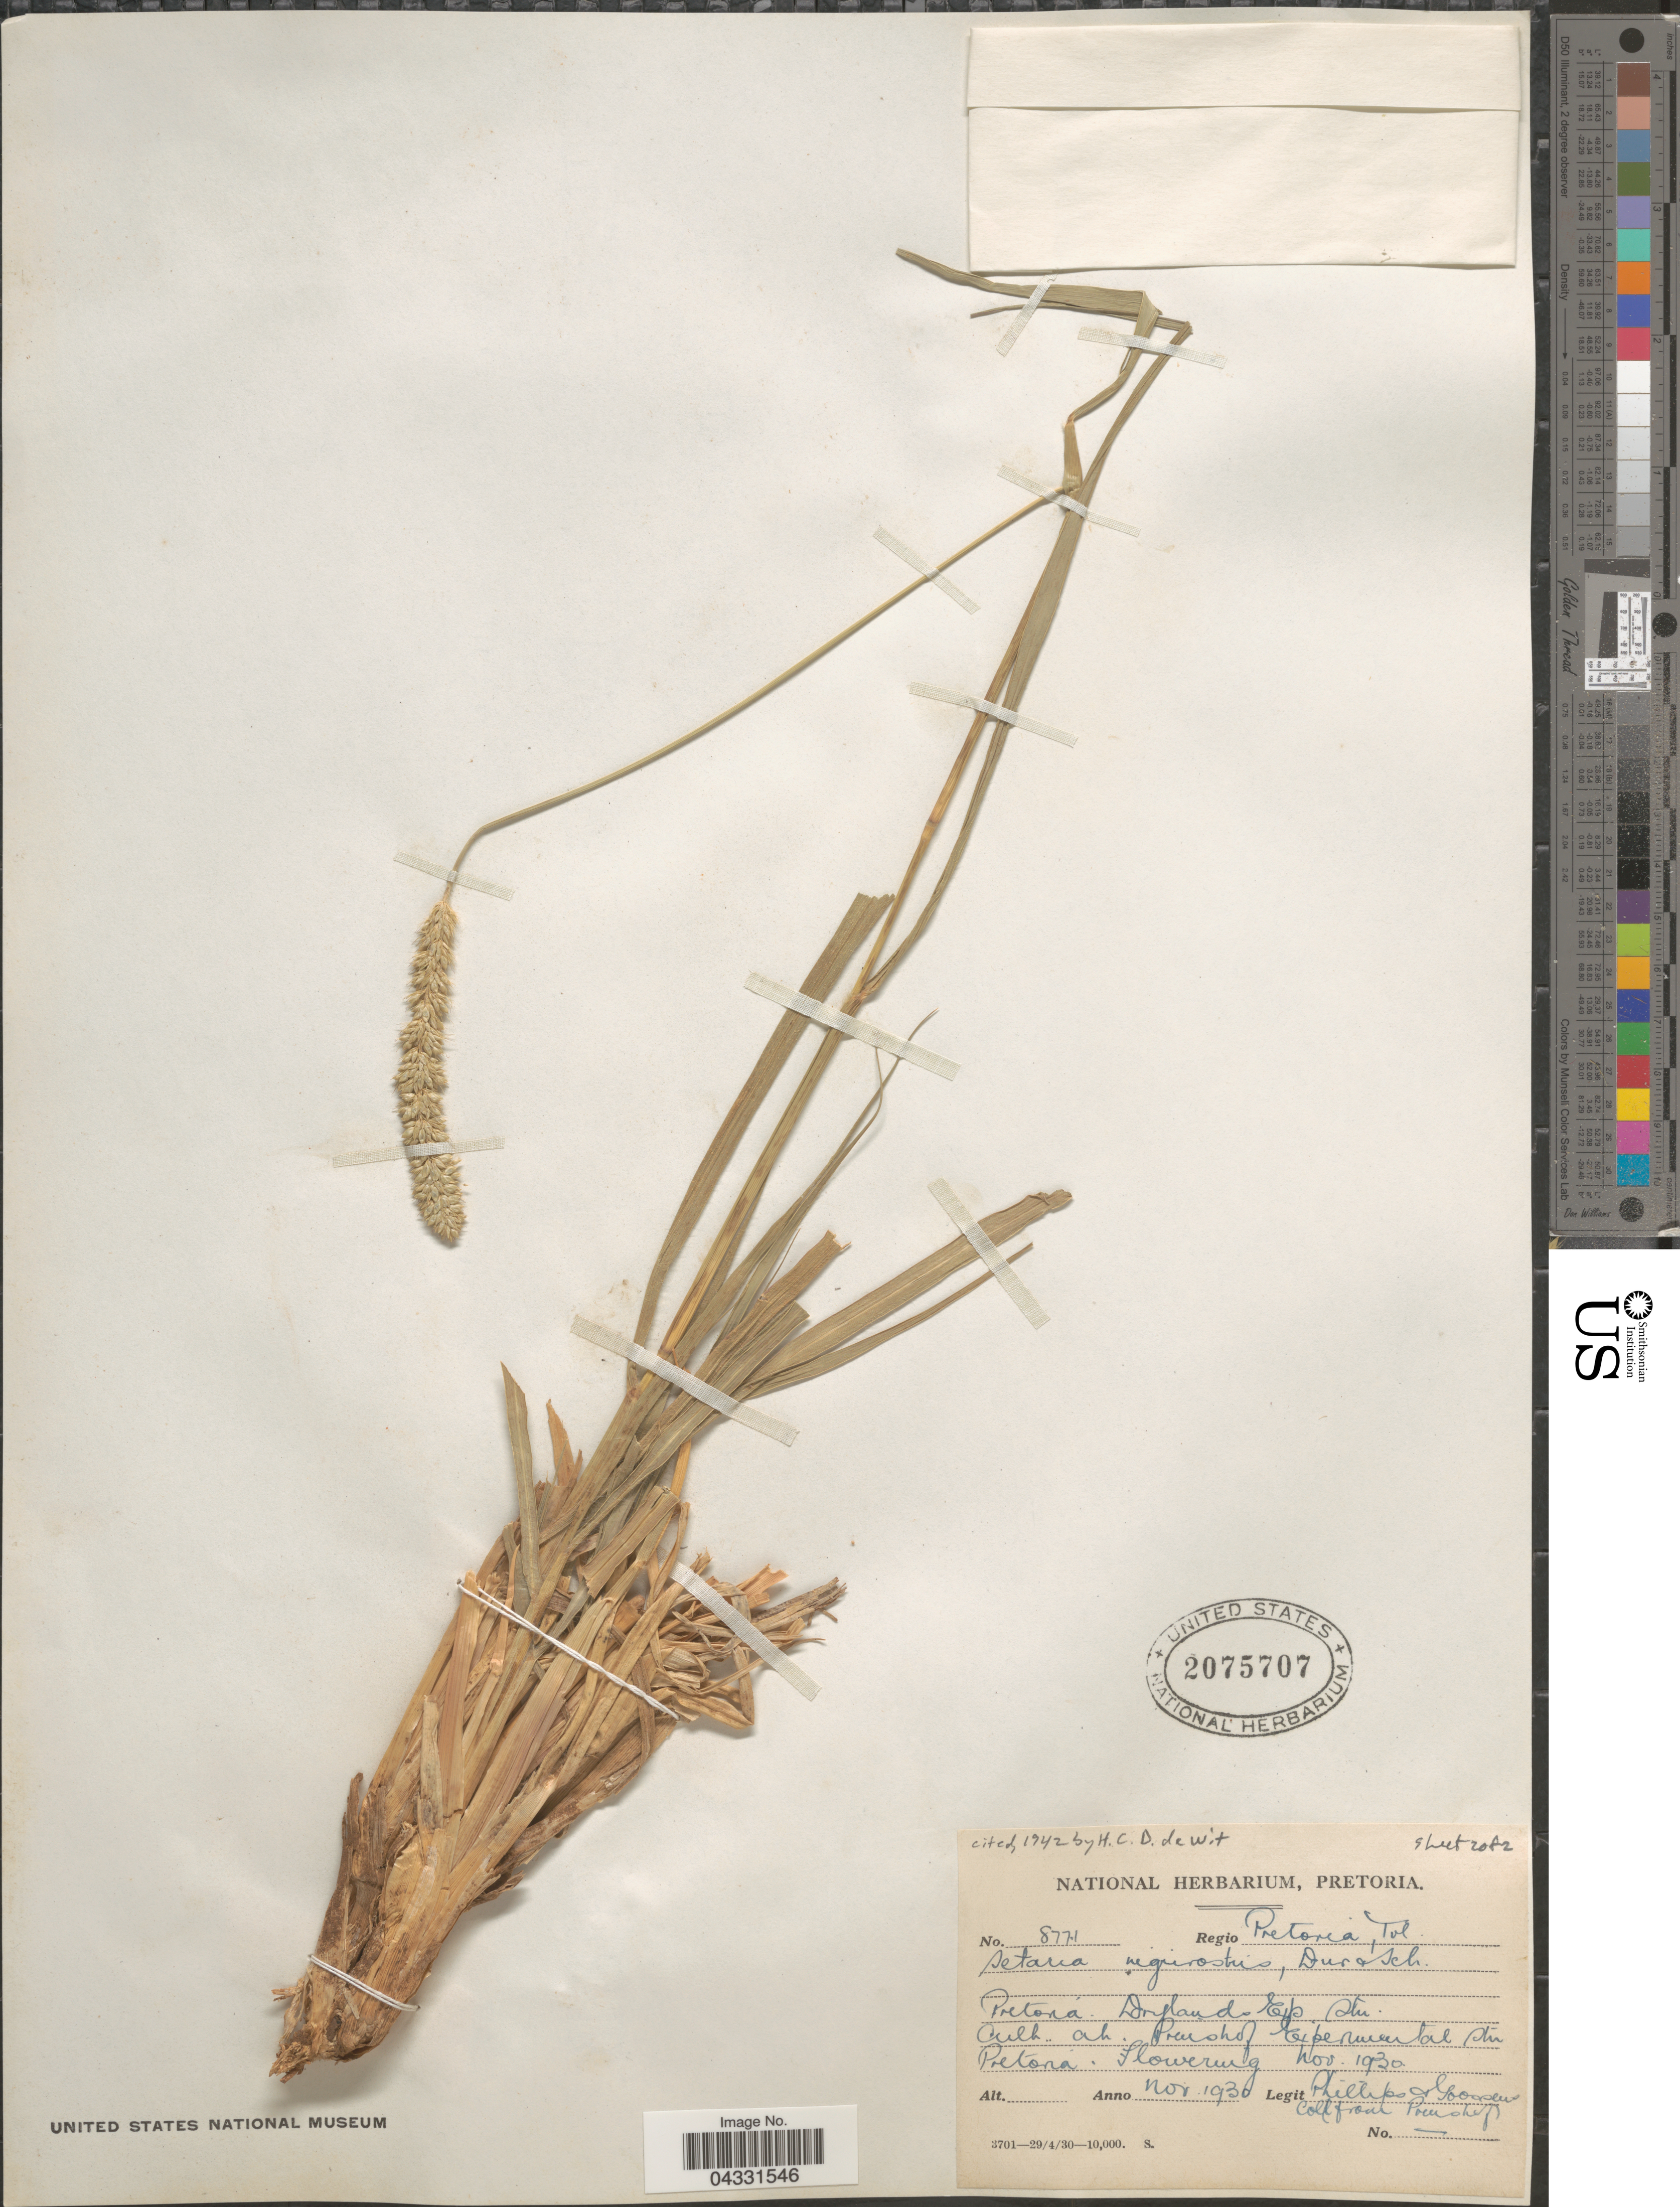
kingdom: Plantae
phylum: Tracheophyta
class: Liliopsida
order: Poales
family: Poaceae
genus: Setaria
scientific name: Setaria nigrirostris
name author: (Nees) Durand & Schinz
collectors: -- Phillips & -. Goossens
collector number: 8771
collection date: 1930-11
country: South Africa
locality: At Prinshof Experimental Stn Pretoria.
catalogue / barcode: US 2075707